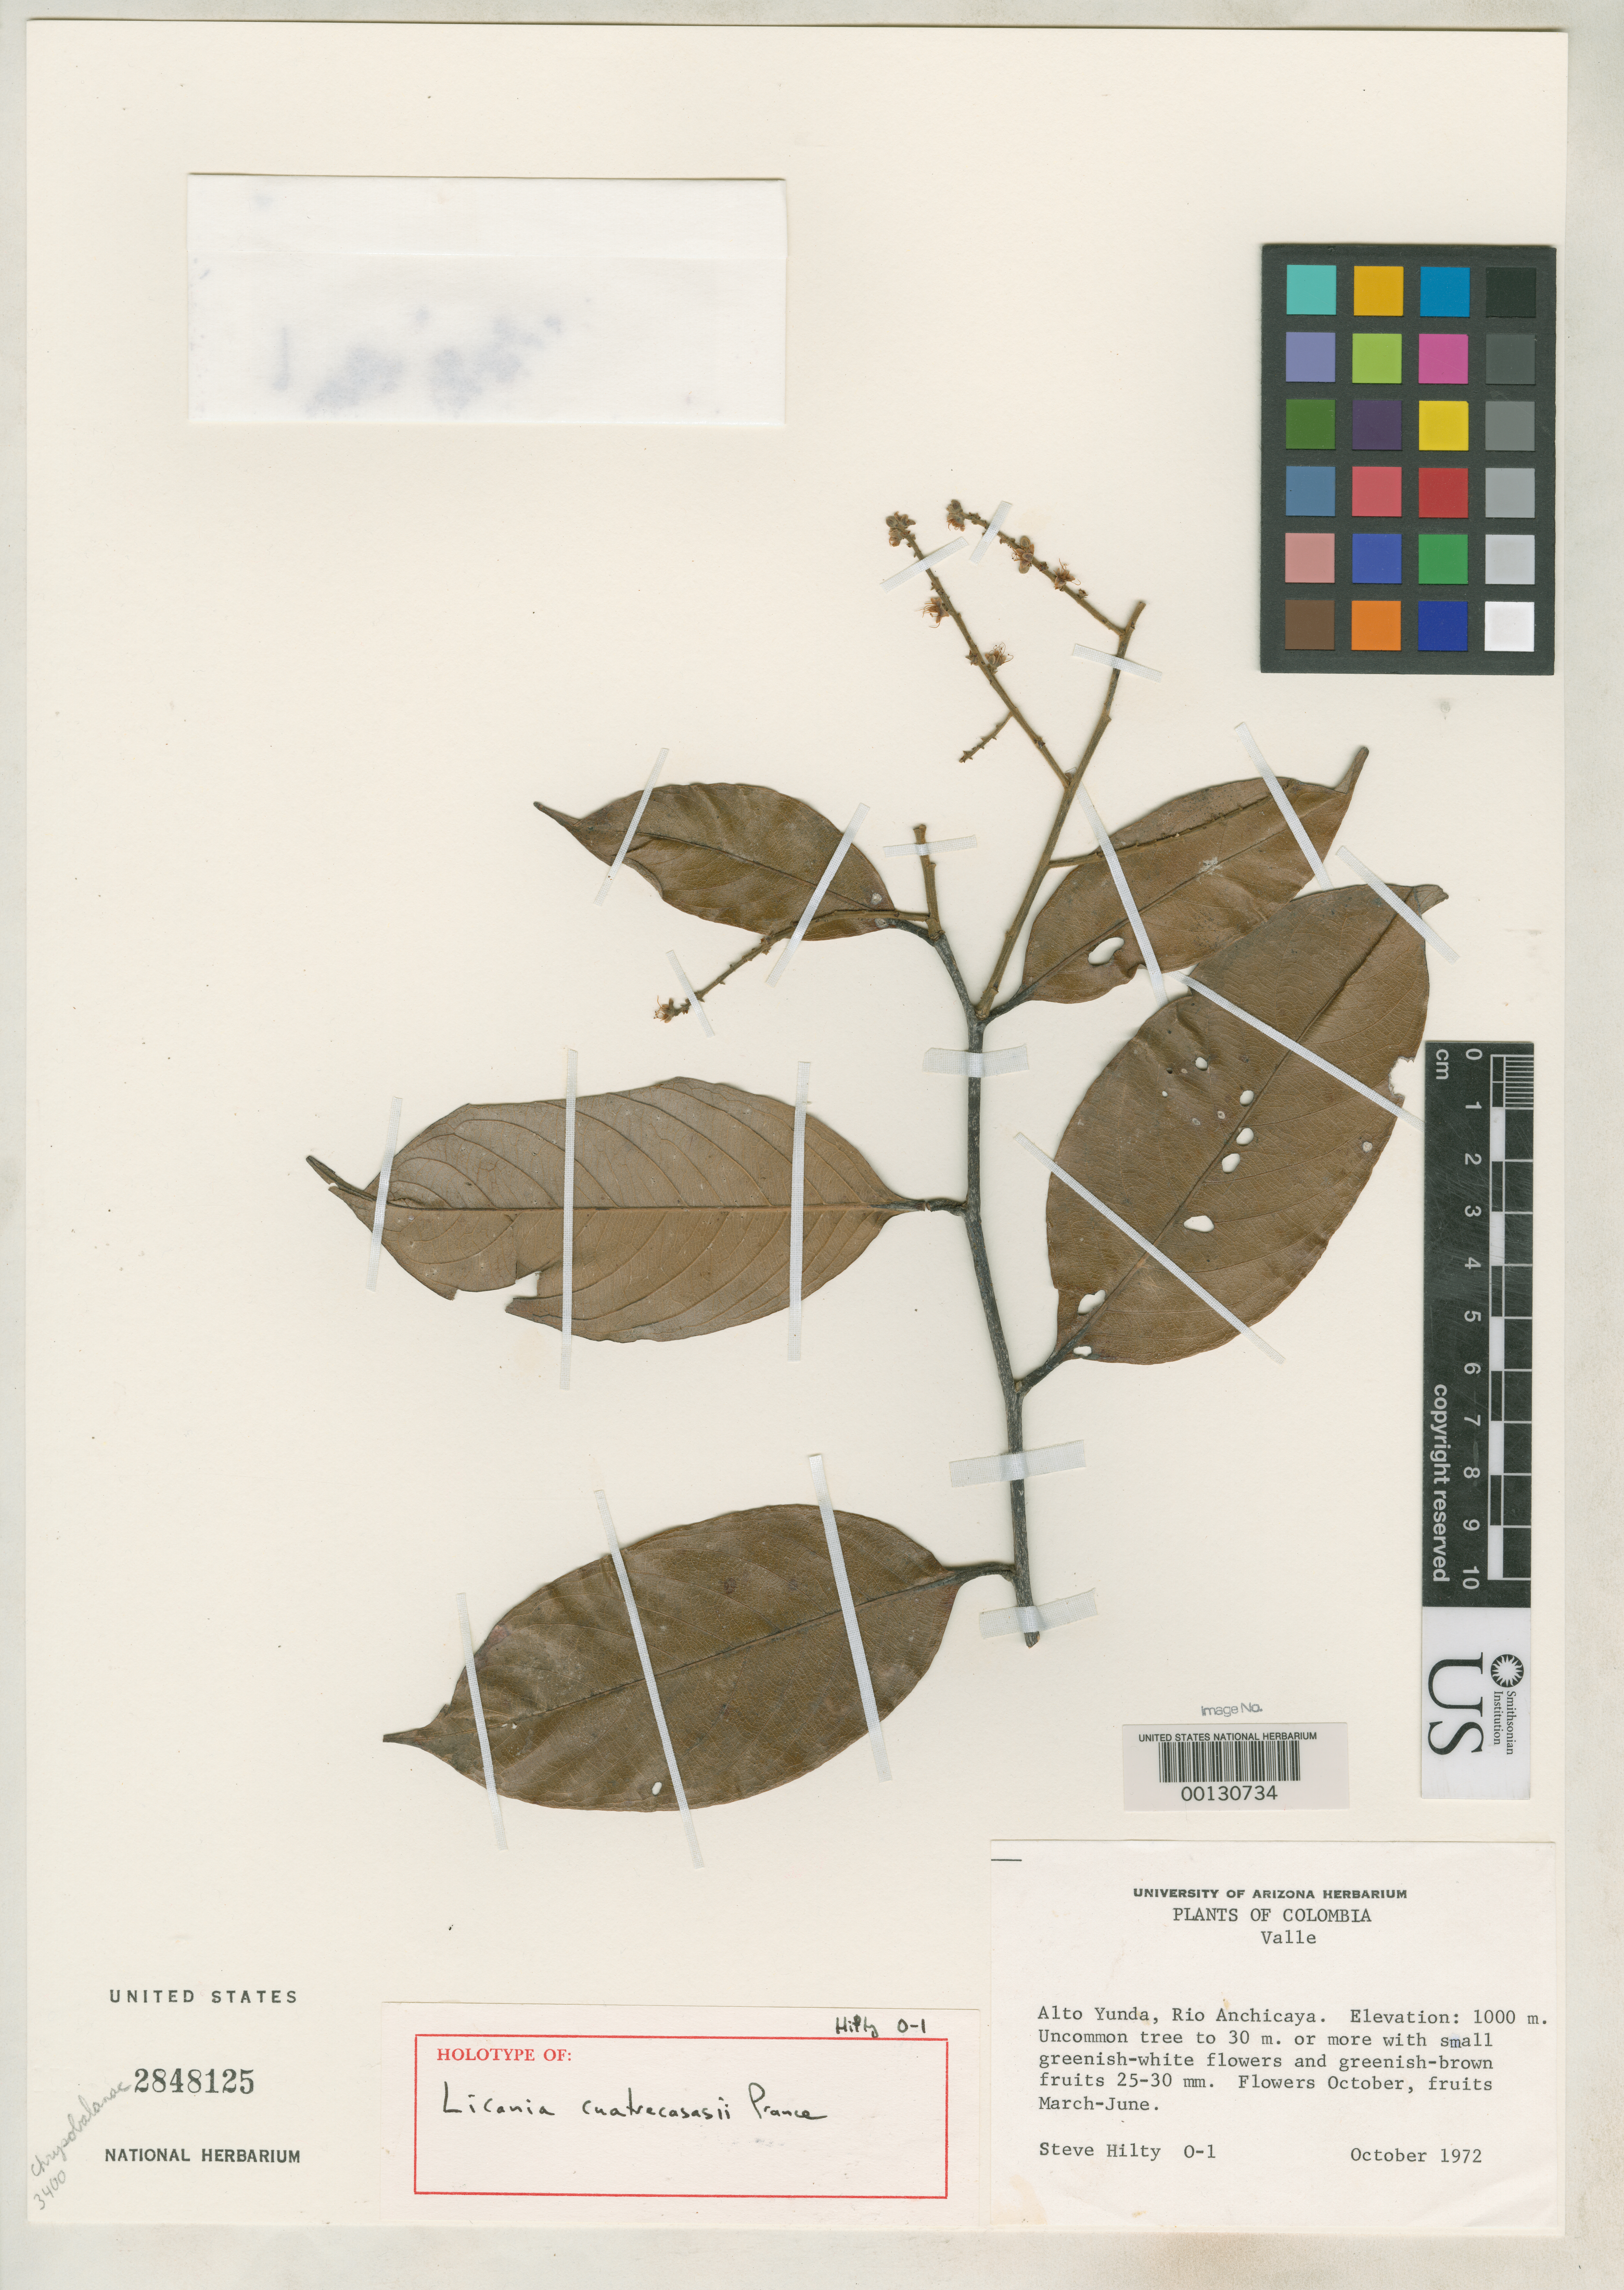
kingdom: Plantae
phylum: Tracheophyta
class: Magnoliopsida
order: Malpighiales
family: Chrysobalanaceae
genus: Licania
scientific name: Licania cuatrecasasii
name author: Prance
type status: Holotype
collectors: S. Hilty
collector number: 0-1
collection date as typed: Oct 1972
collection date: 1972-10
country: Colombia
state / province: Valle del Cauca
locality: Alto Yunda, Rio Anchicaya.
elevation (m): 1000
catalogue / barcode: US 2848125